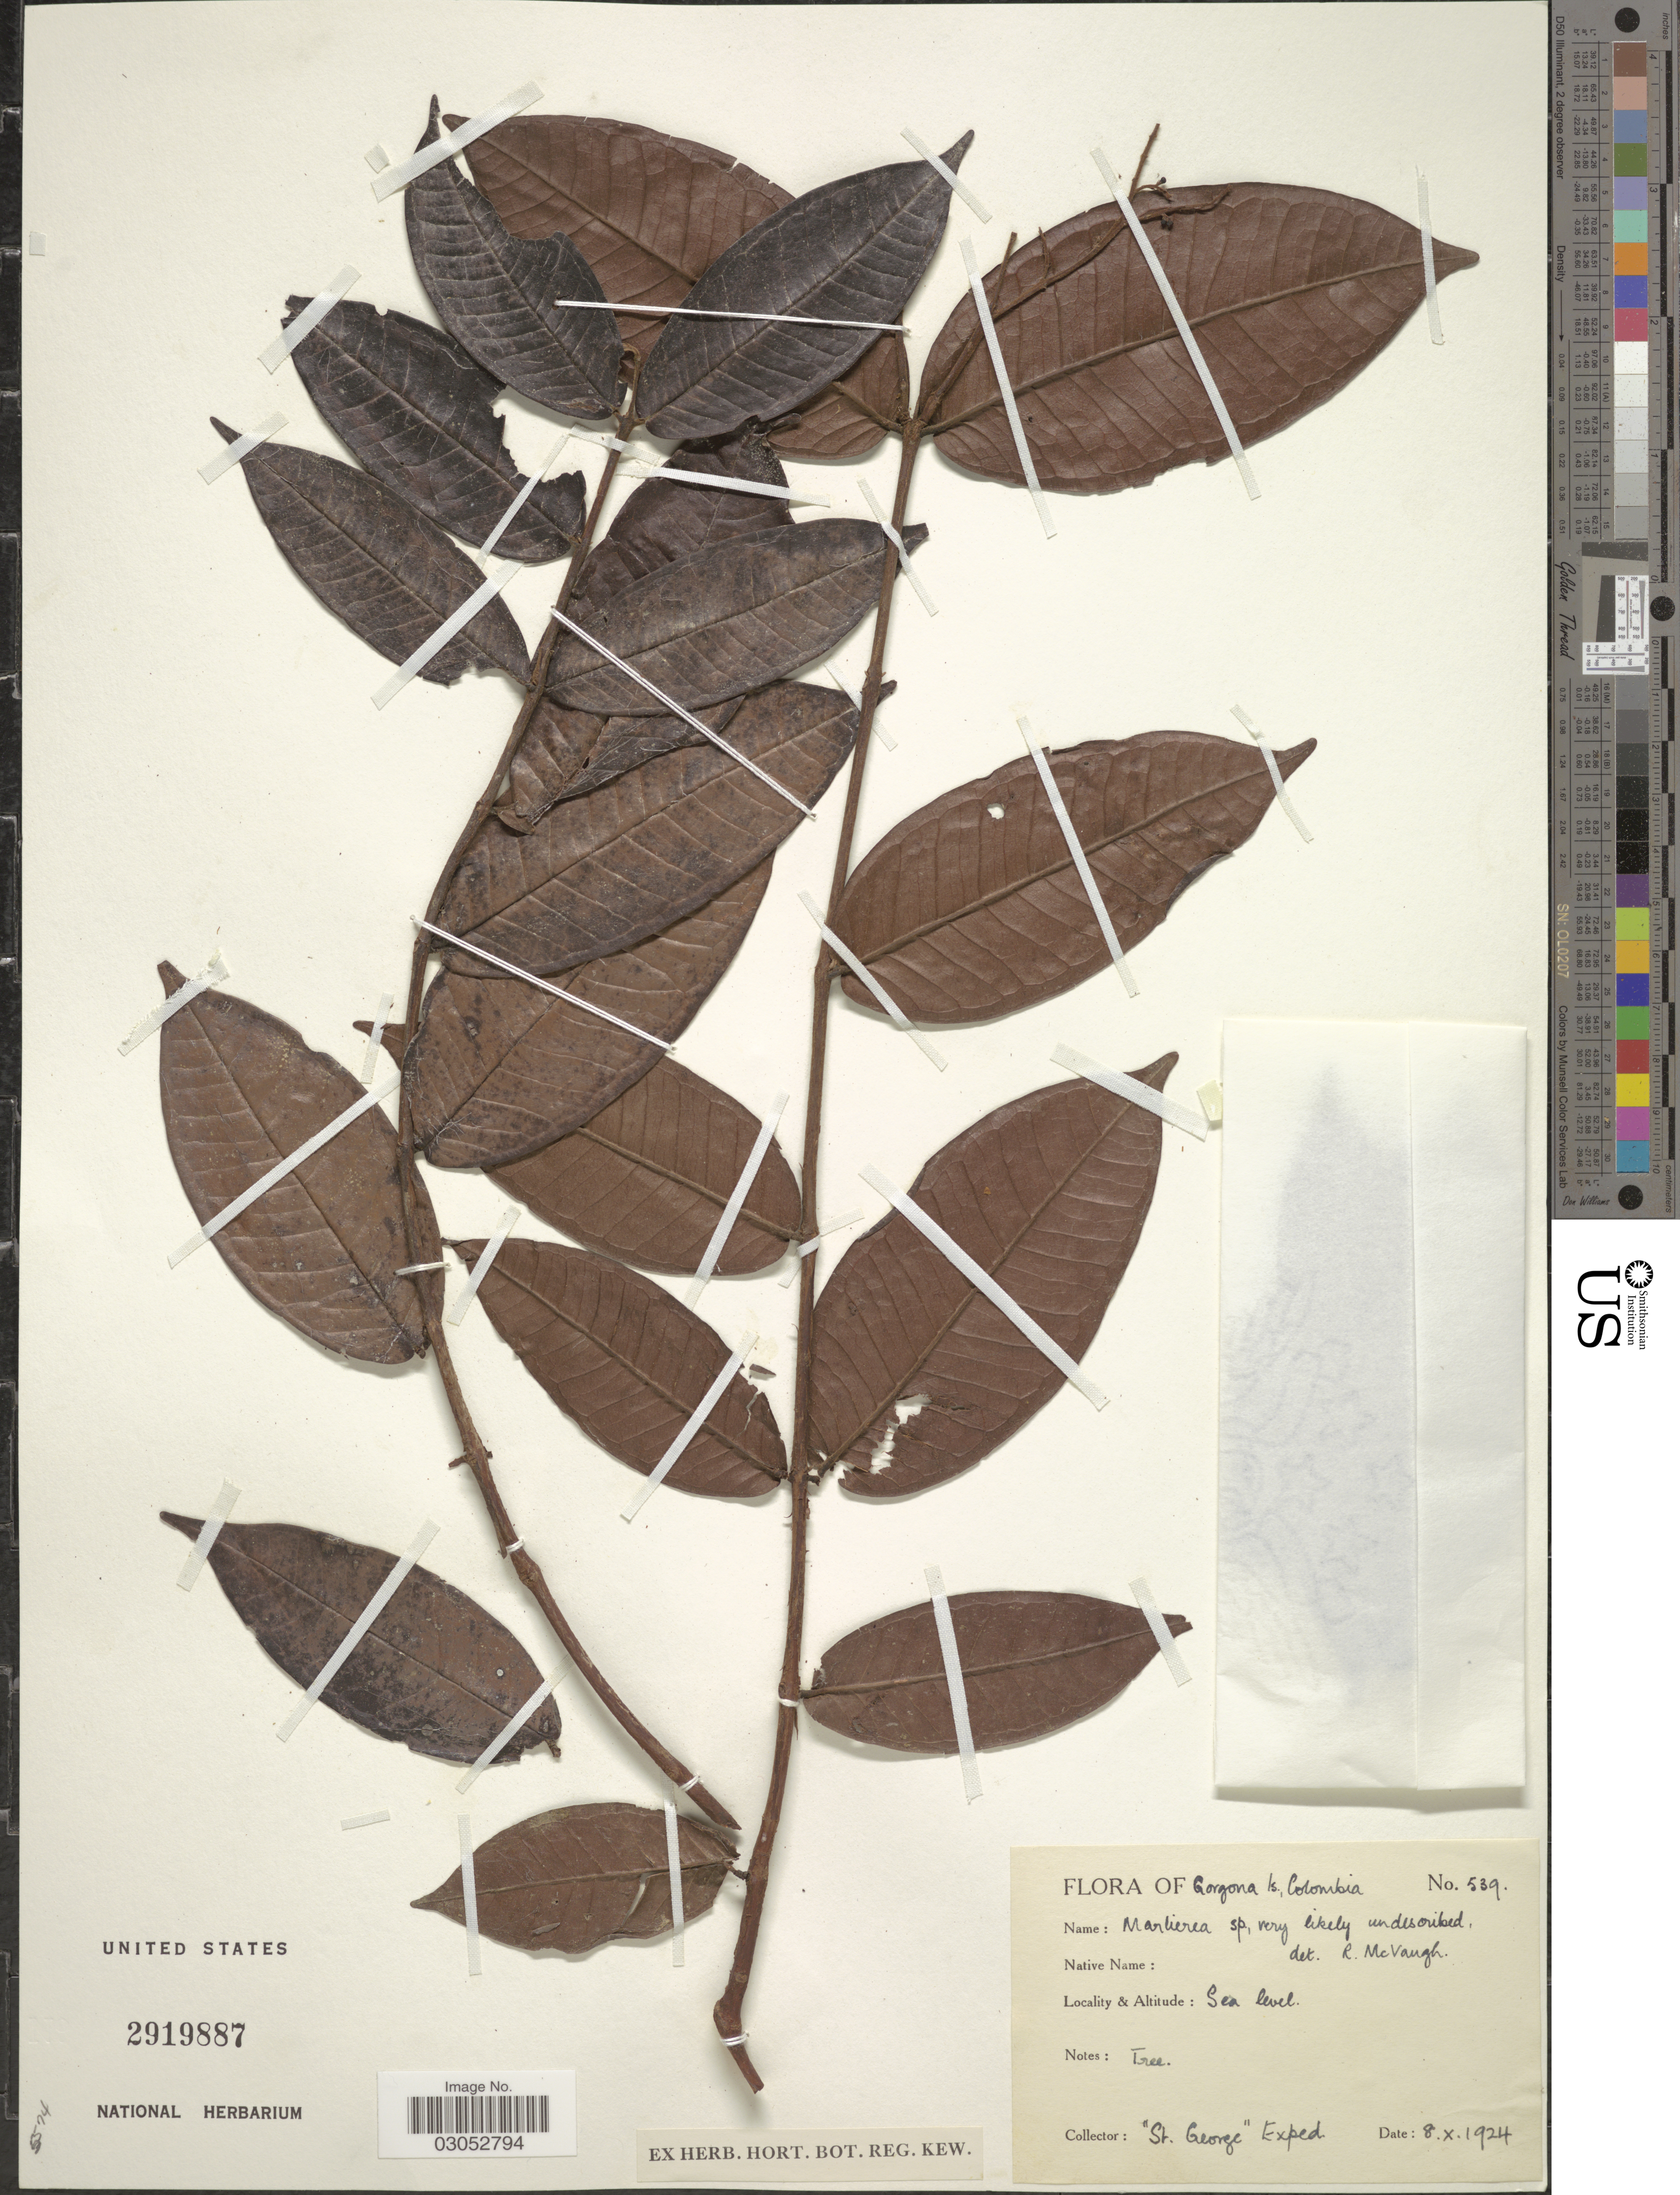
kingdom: Plantae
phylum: Tracheophyta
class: Magnoliopsida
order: Myrtales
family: Myrtaceae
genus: Myrcia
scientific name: Myrcia sp.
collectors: St. George Exped.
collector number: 539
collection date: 1924-10-08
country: Colombia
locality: Gorgona Is.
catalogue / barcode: US 2919887